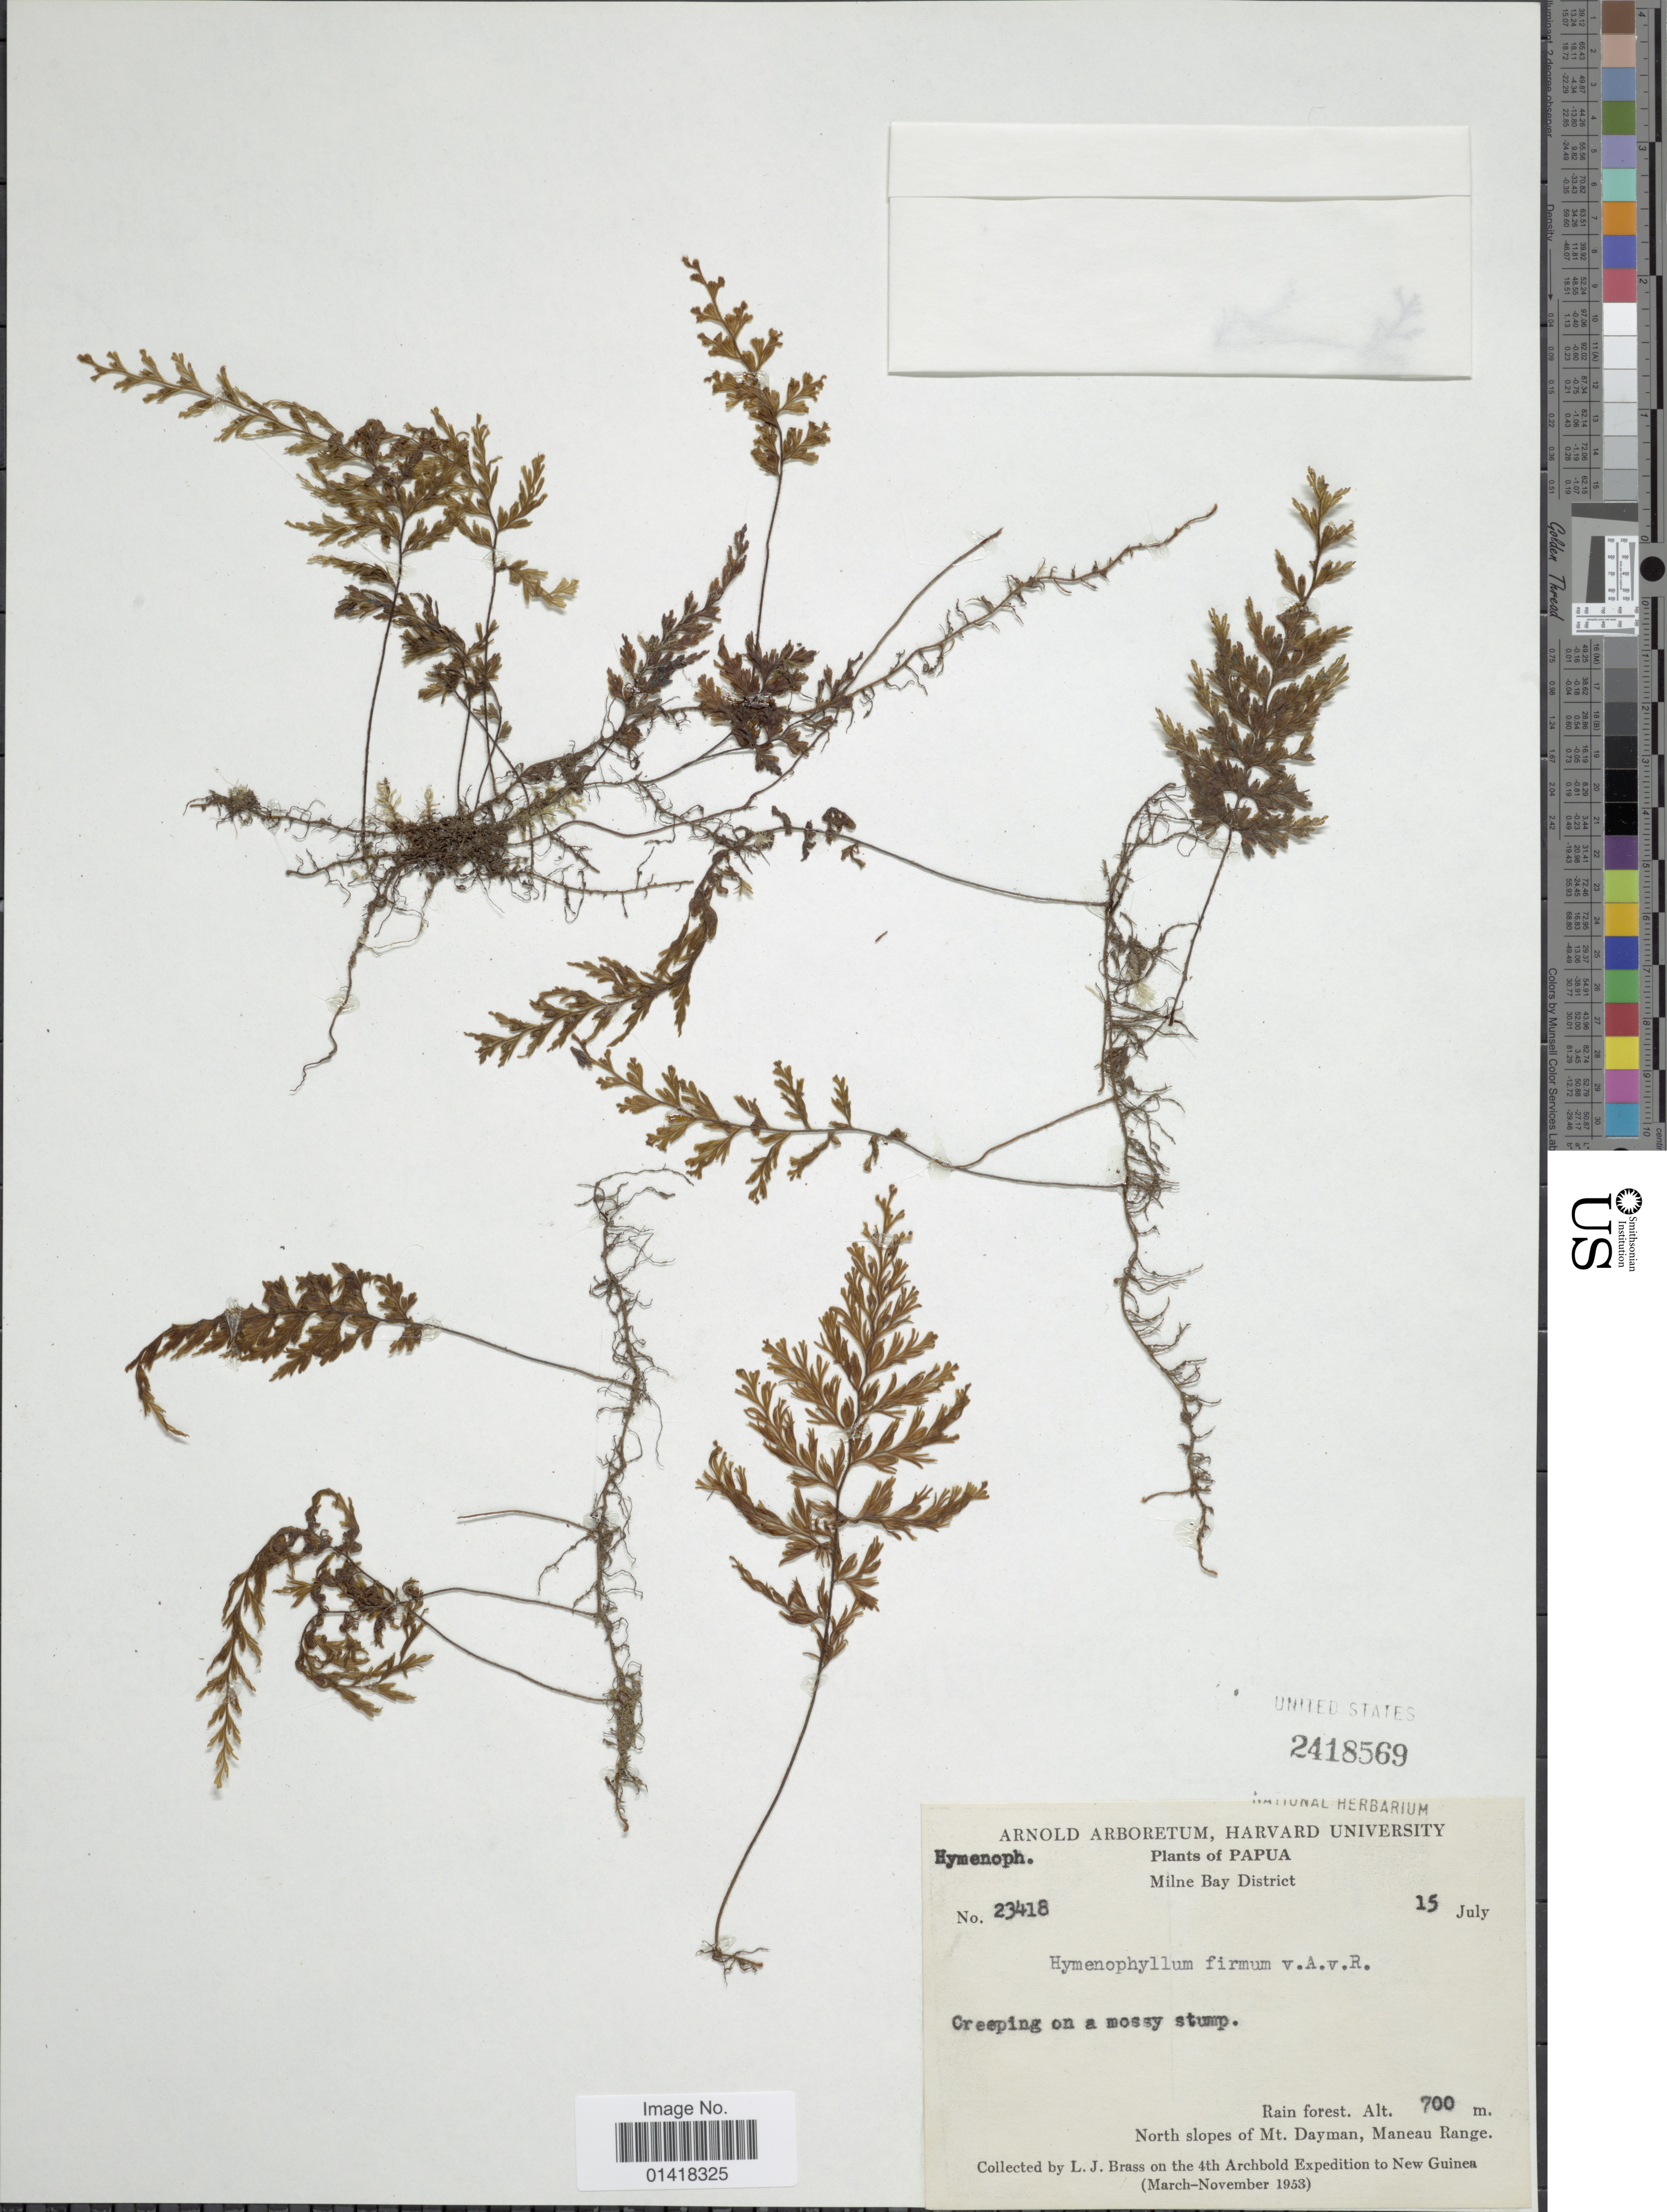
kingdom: Plantae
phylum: Tracheophyta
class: Polypodiopsida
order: Hymenophyllales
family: Hymenophyllaceae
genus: Hymenophyllum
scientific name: Hymenophyllum firmum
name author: Alderw.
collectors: L. J. Brass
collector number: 23418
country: Papua New Guinea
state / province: Milne Bay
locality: Milne Bay District. Rain forest. North slopes of Mt. Dayman, Maneau Range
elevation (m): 700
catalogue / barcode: US 2418569